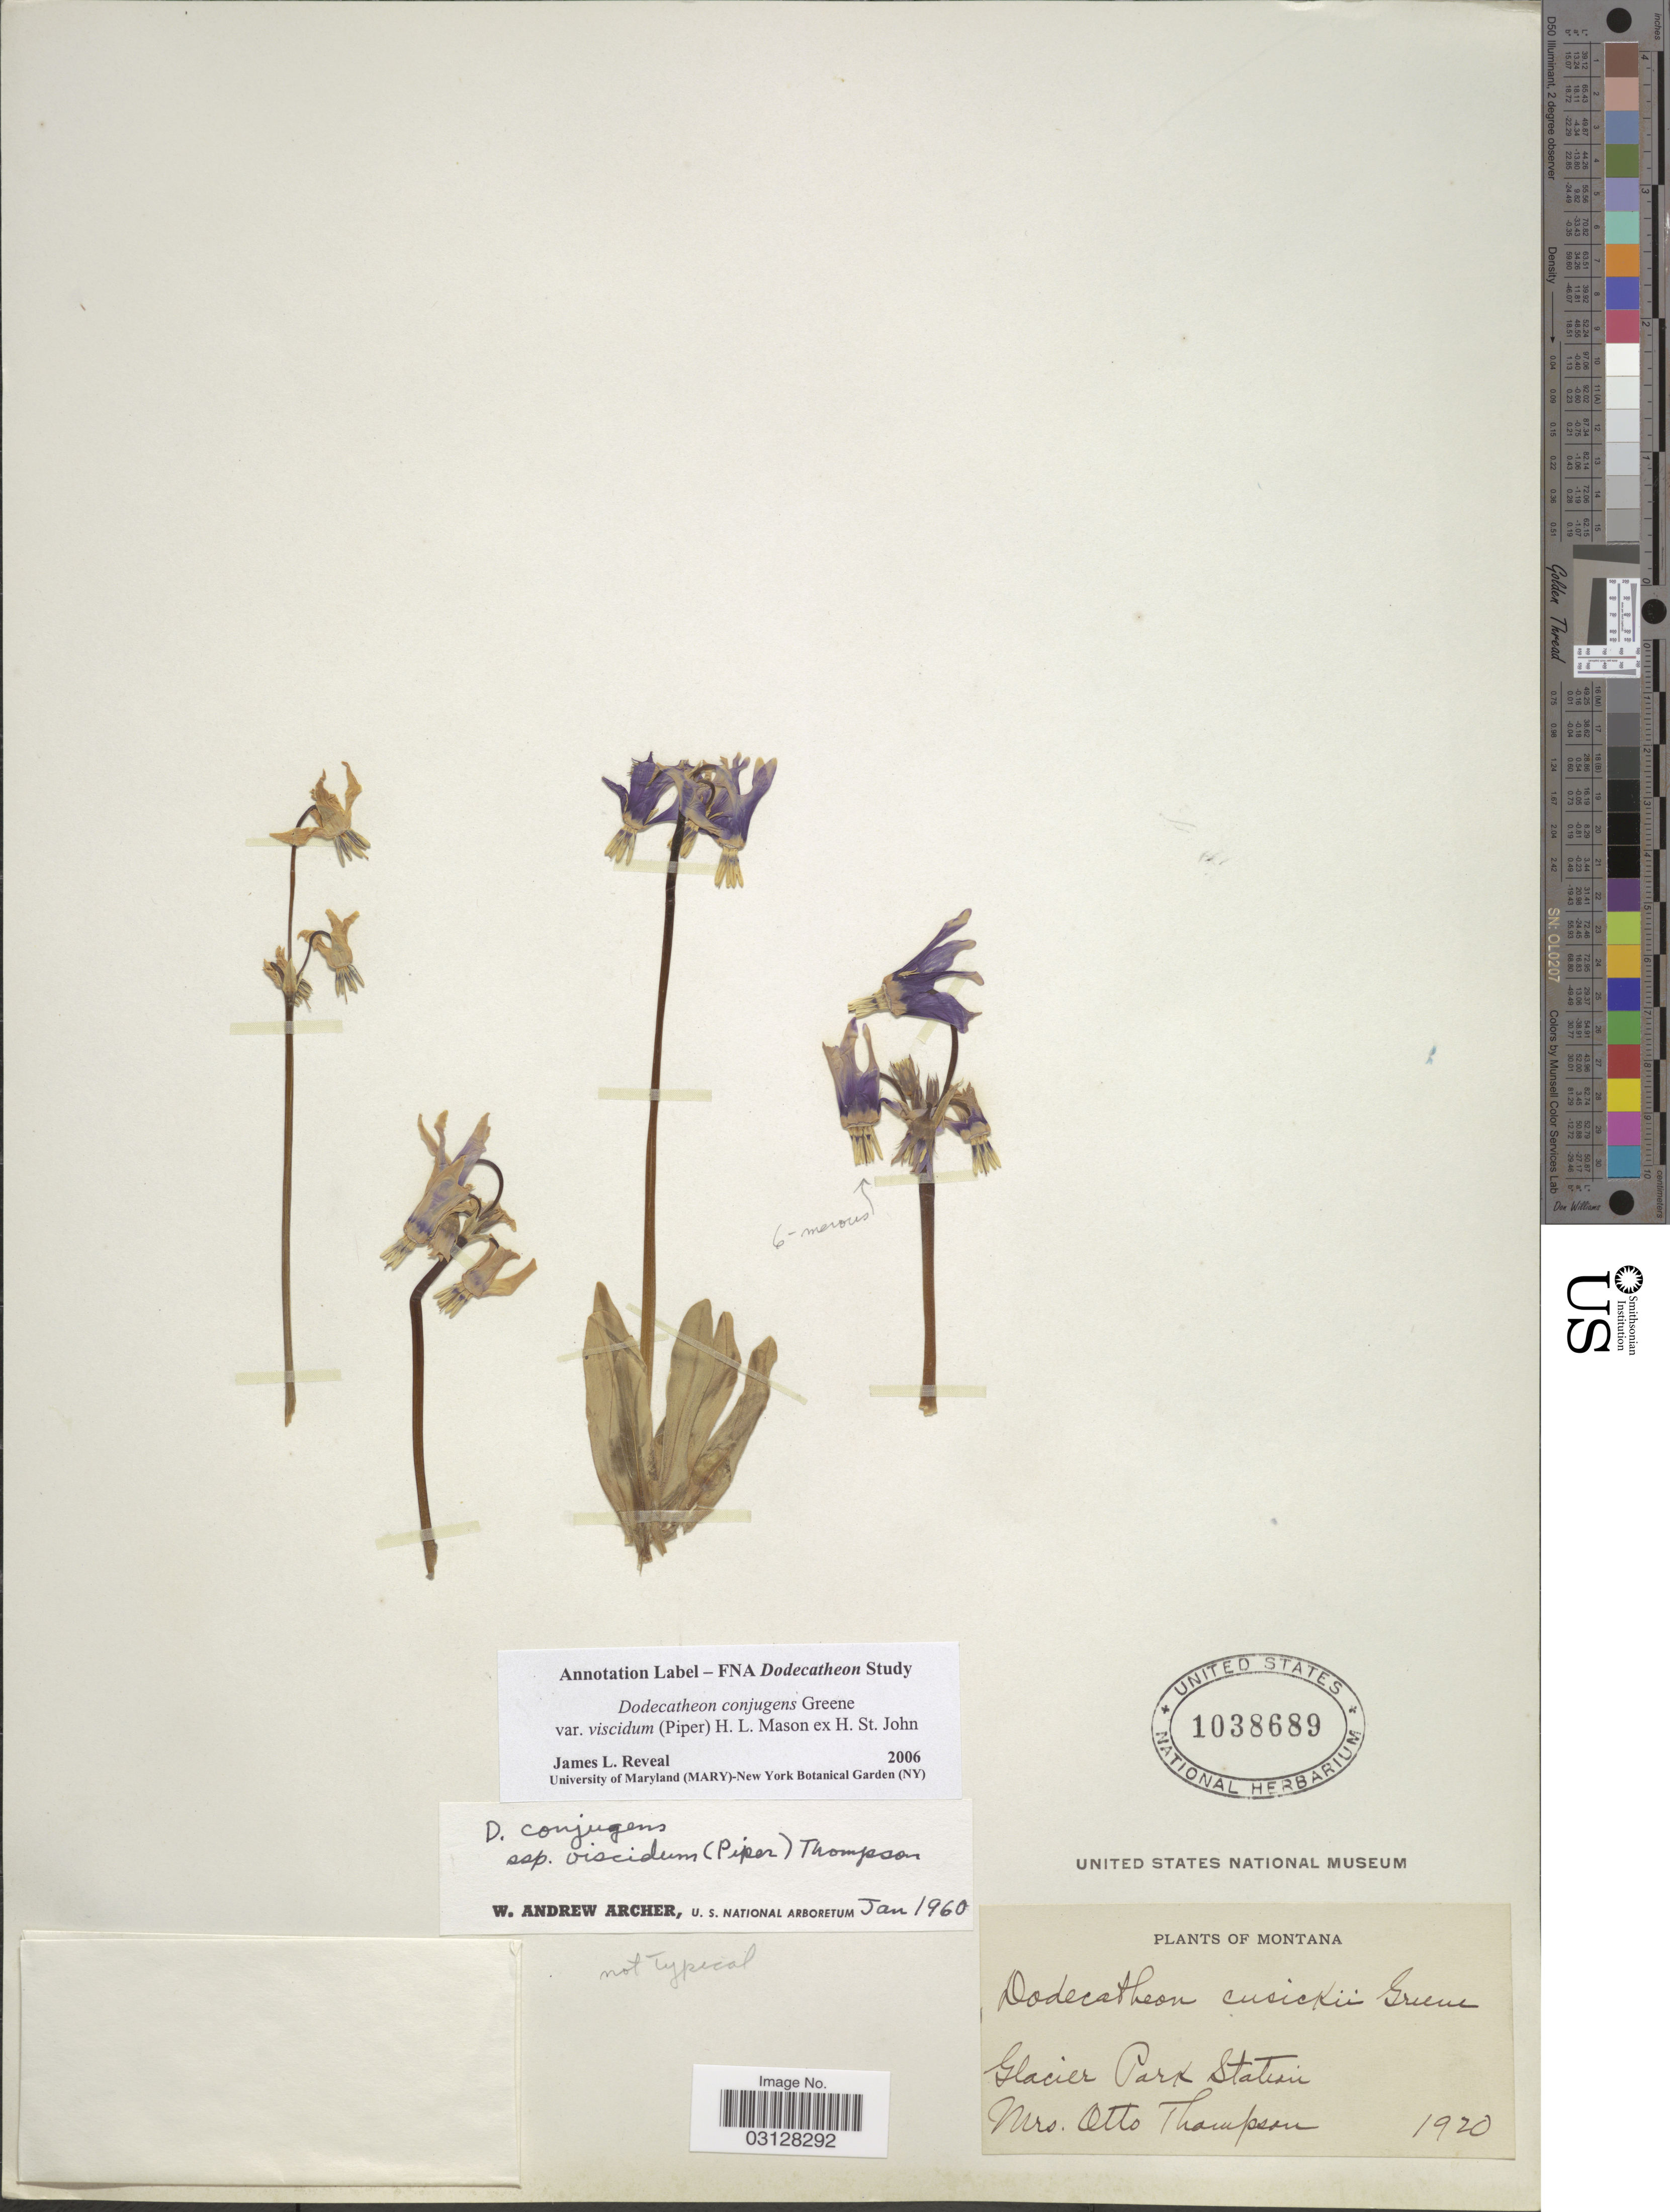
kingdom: Plantae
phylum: Tracheophyta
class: Magnoliopsida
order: Ericales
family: Primulaceae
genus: Dodecatheon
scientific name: Dodecatheon conjugens subsp. viscidum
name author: (Piper) H.J. Thomps.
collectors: O. Thompson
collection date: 1920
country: United States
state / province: Montana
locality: Glacier Park Station.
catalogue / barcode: US 1038689